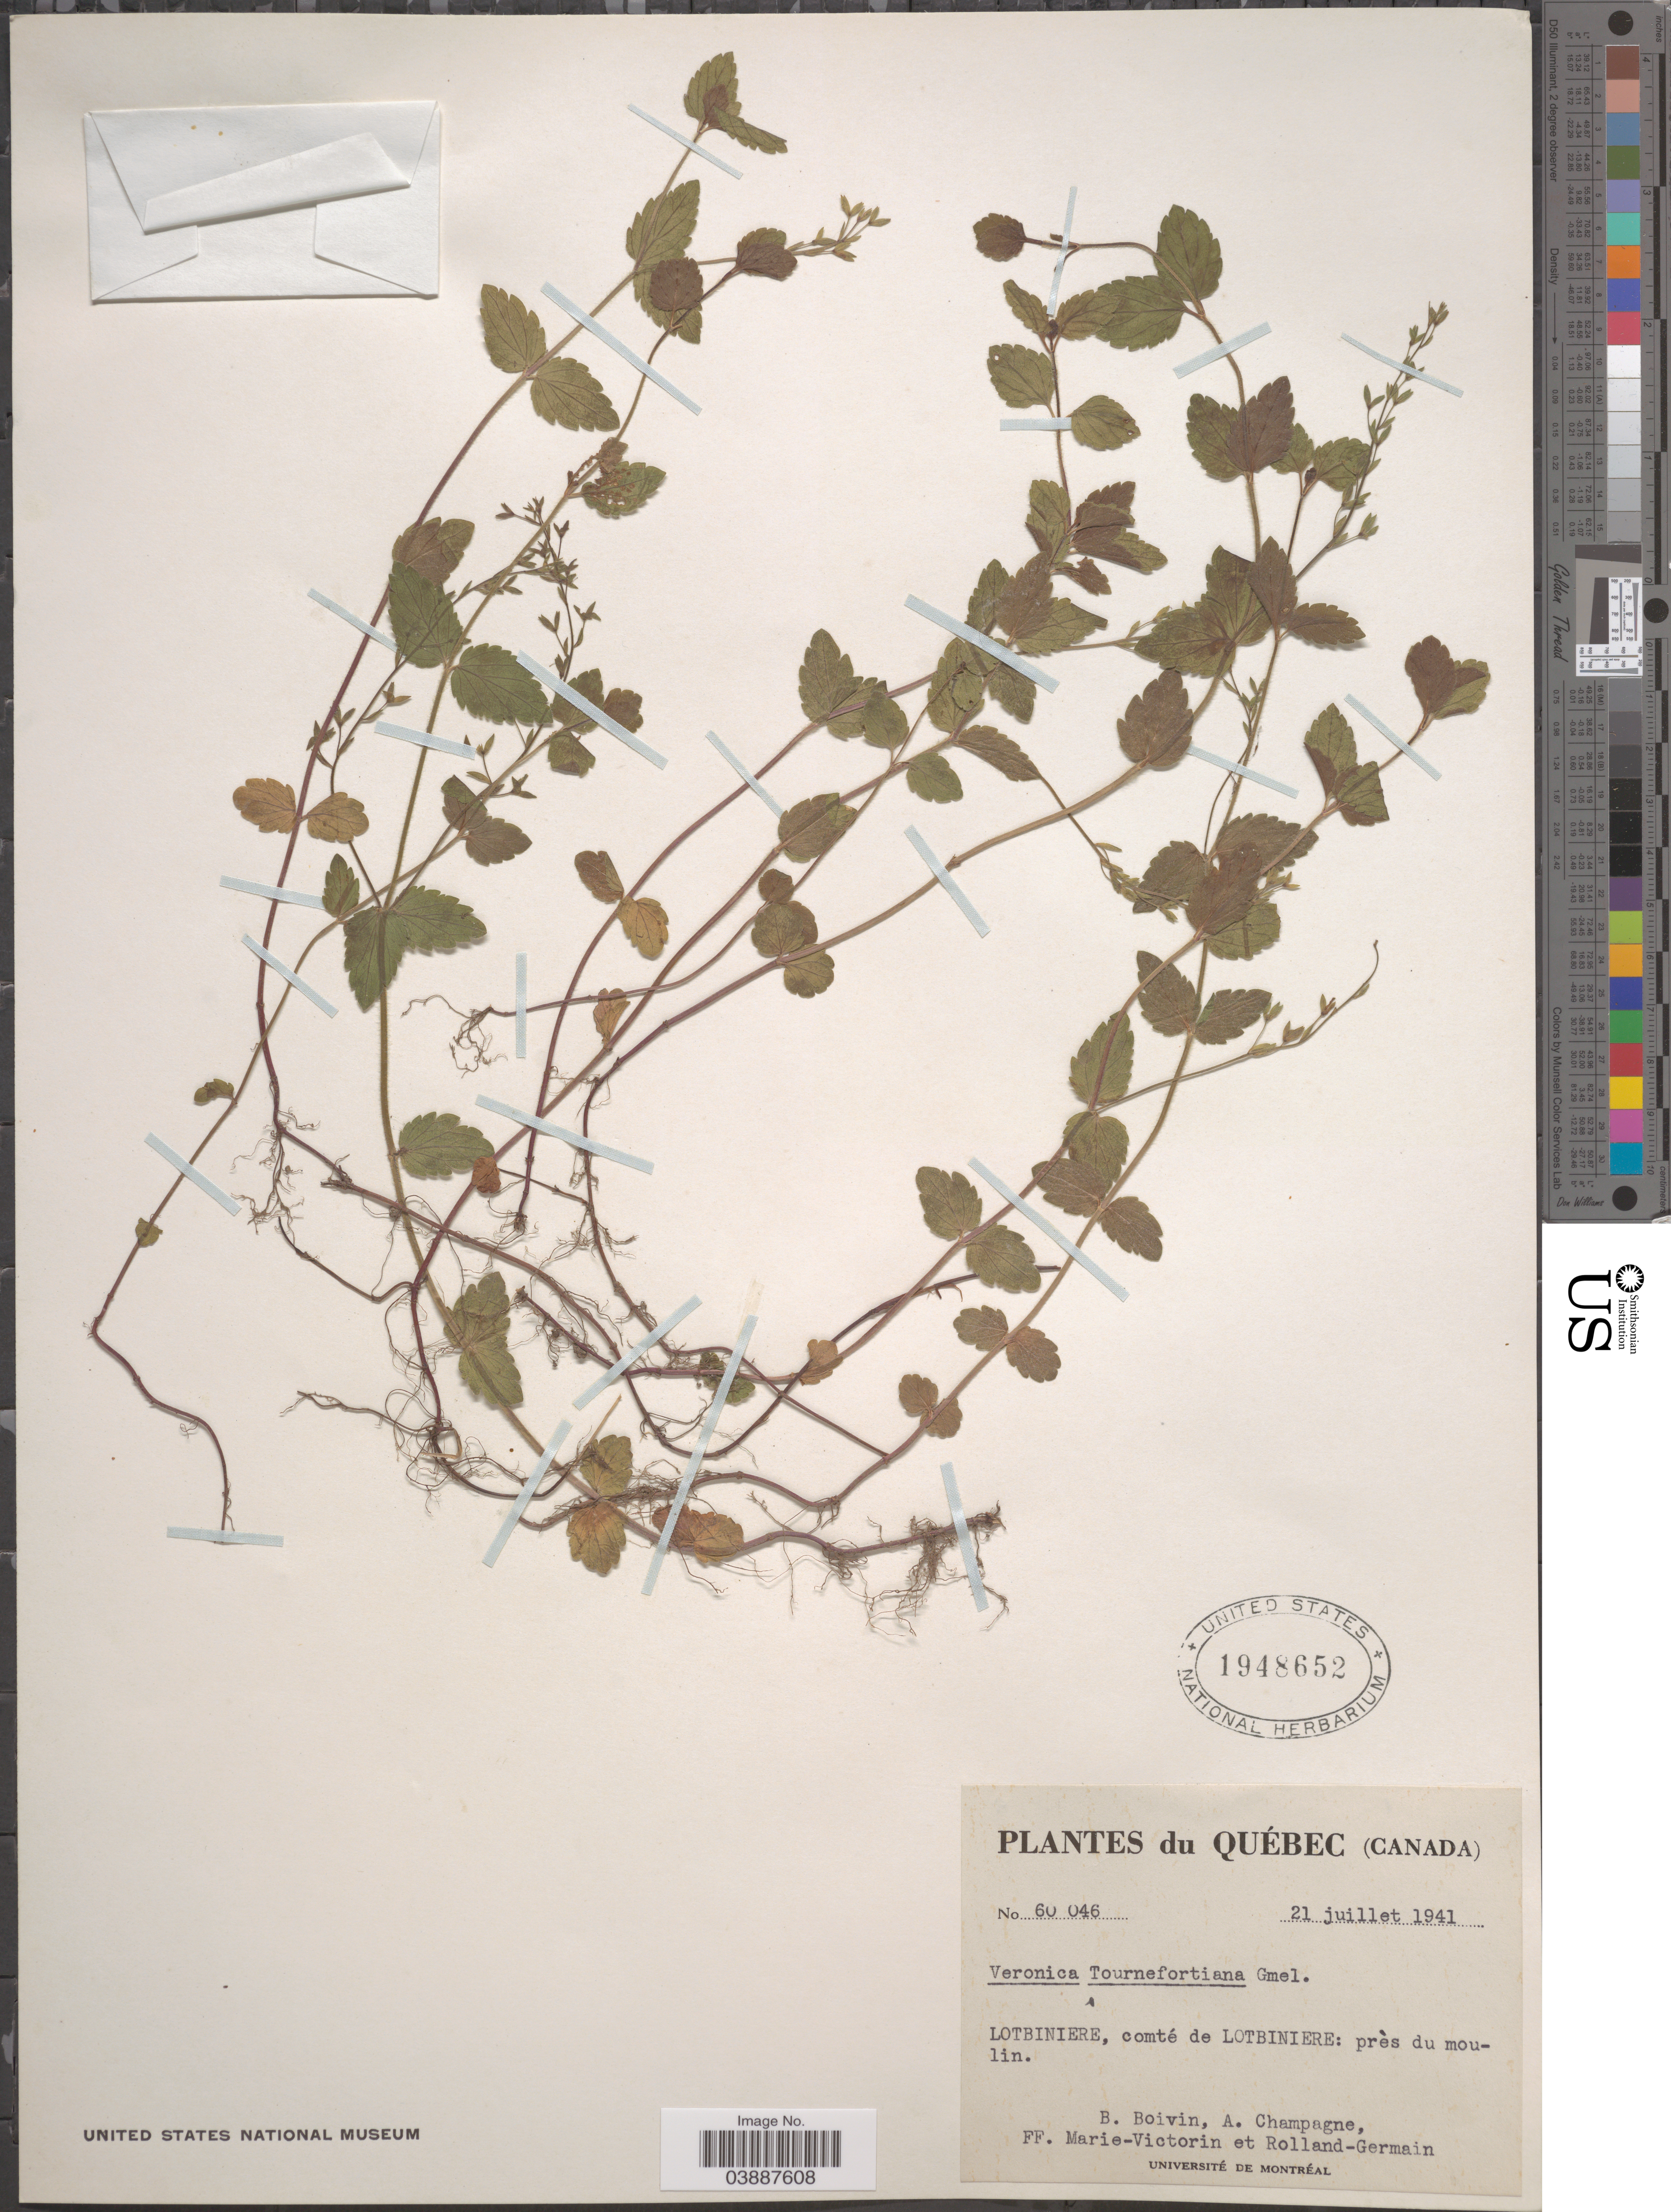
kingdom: Plantae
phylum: Tracheophyta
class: Magnoliopsida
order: Lamiales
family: Plantaginaceae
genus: Veronica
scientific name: Veronica persica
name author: Poir.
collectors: J. R. B. Boivin, A. Champagne, F. Marie-Victorin & Rolland-Germain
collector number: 60046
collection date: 1941-07-21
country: Canada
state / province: Quebec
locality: Lotbiniere, comté de Lotbiniere: près du moulin.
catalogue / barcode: US 1948652